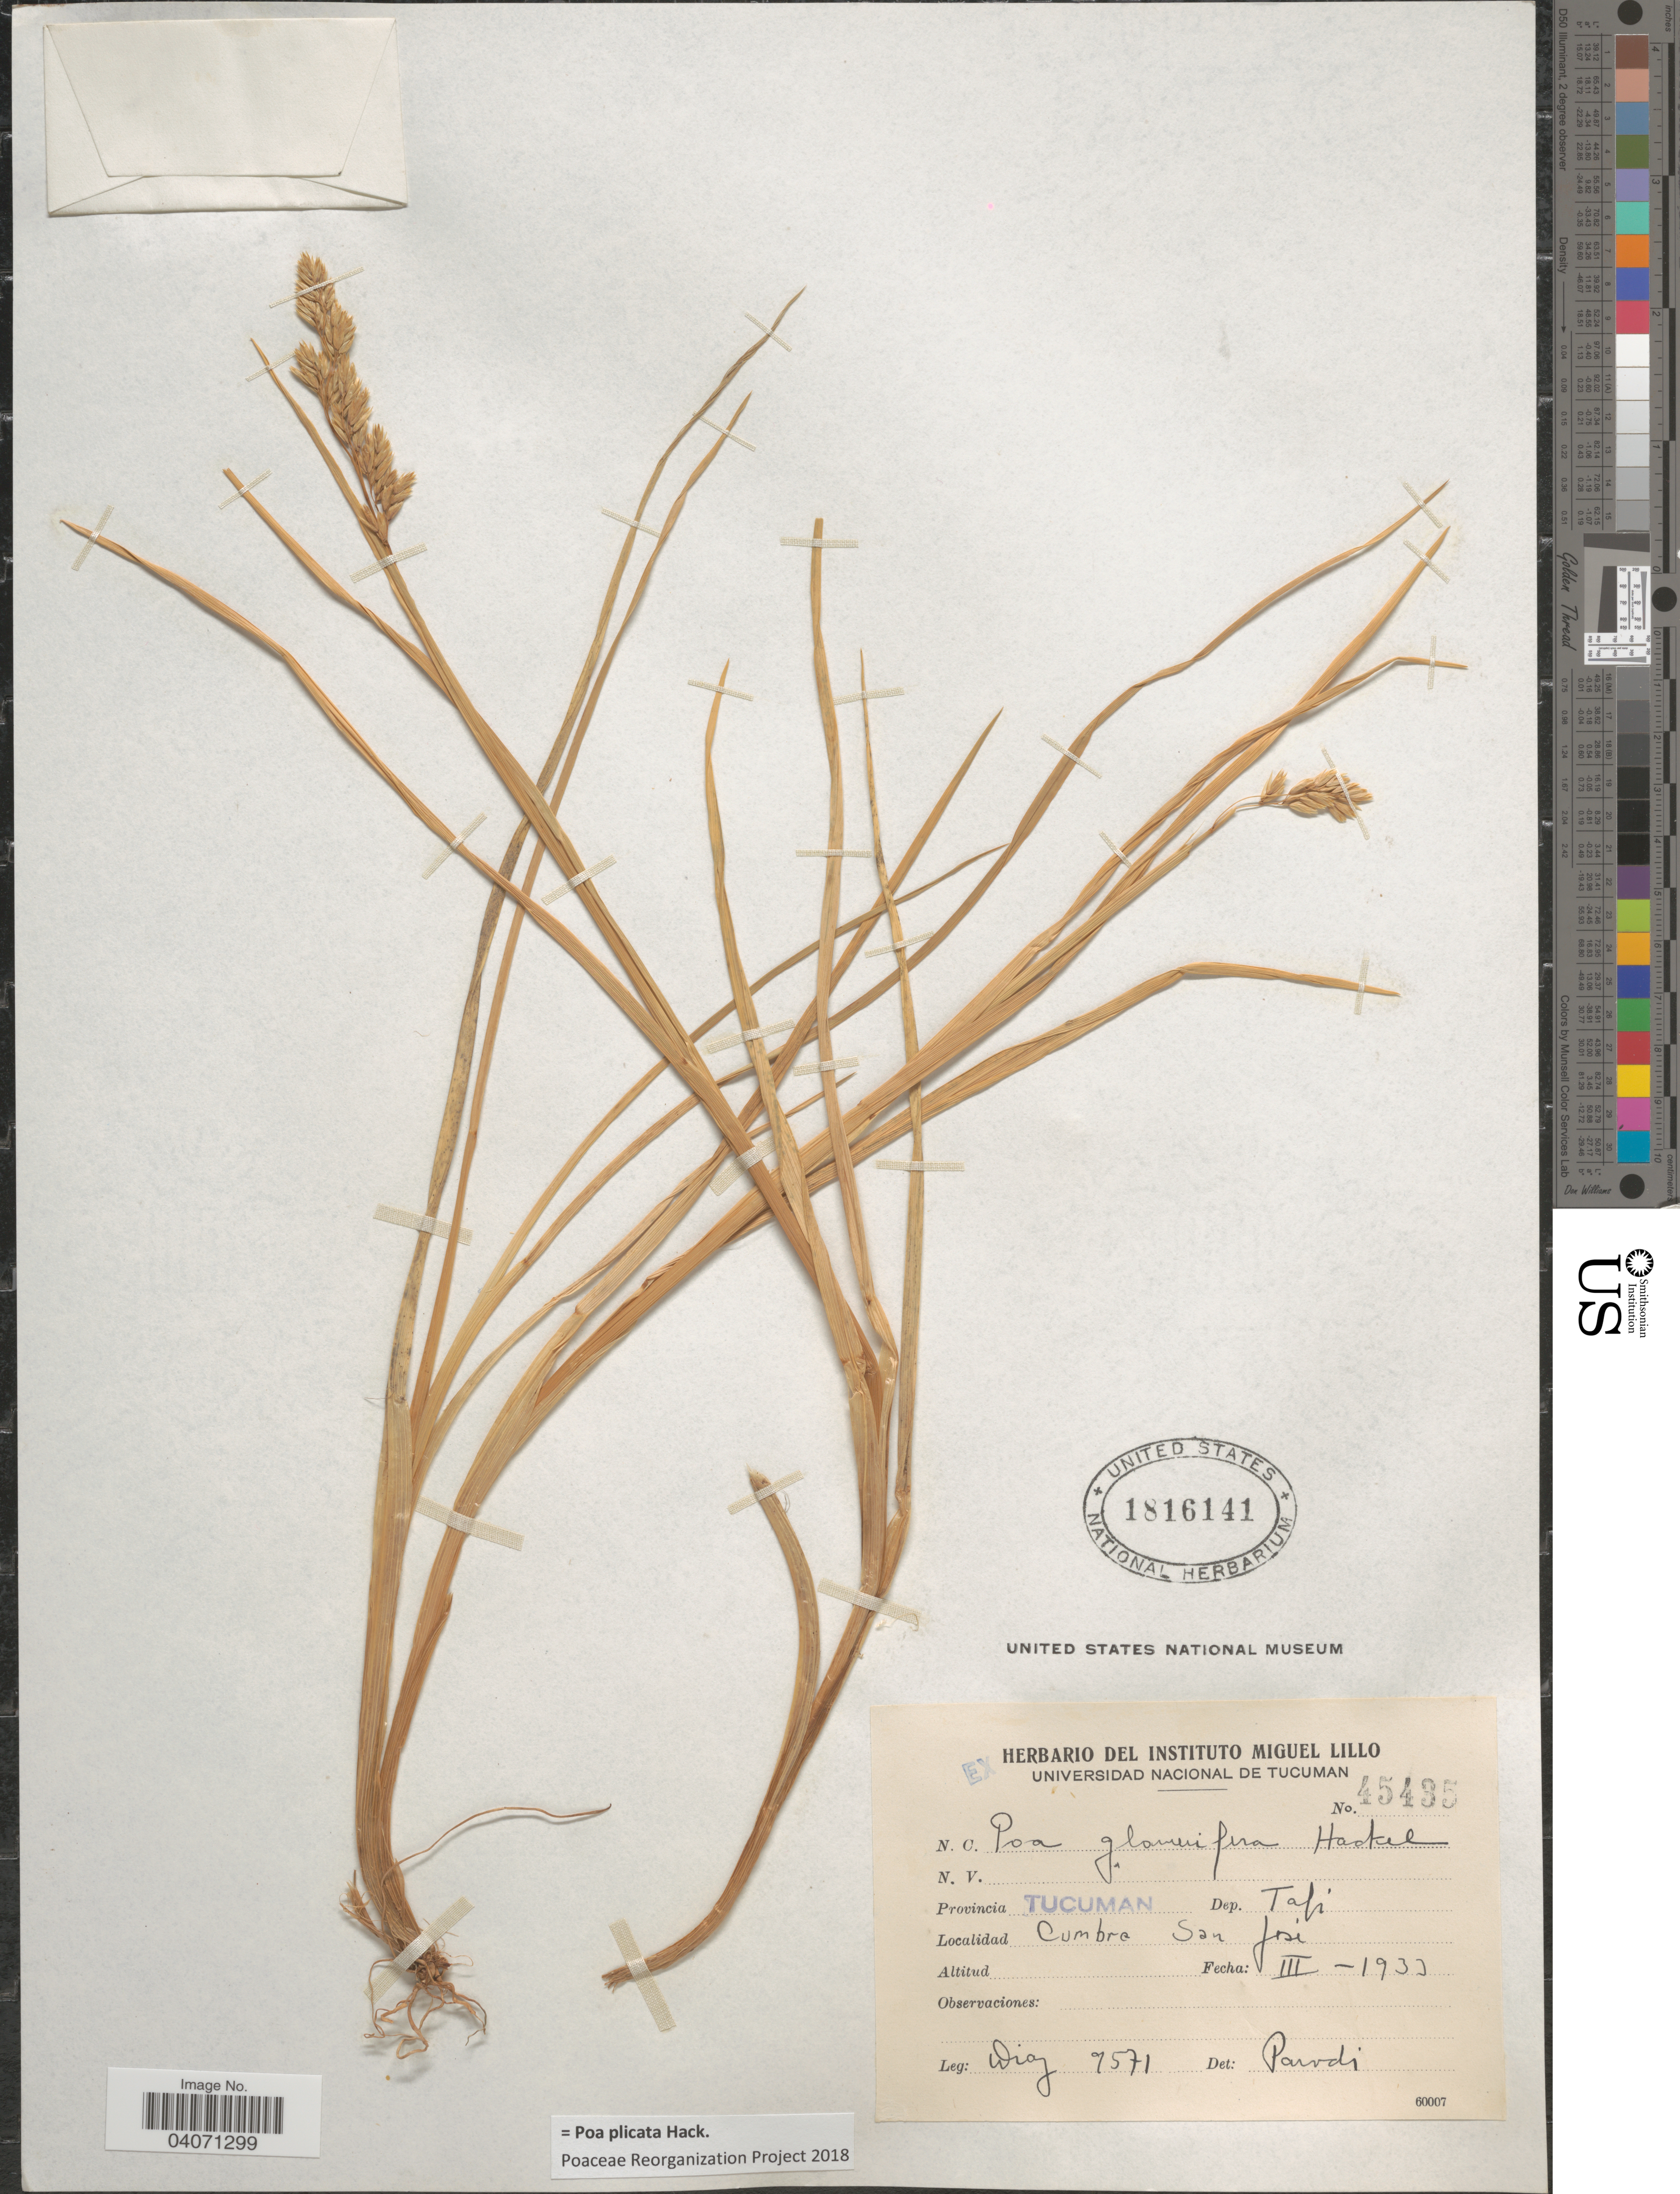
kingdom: Plantae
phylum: Tracheophyta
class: Liliopsida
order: Poales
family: Poaceae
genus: Poa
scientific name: Poa plicata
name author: Hack.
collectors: Diaz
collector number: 9571*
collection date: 1933-03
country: Argentina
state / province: Tucuman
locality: Dep. Tafi. Cumbre San José.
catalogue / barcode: US 1816141